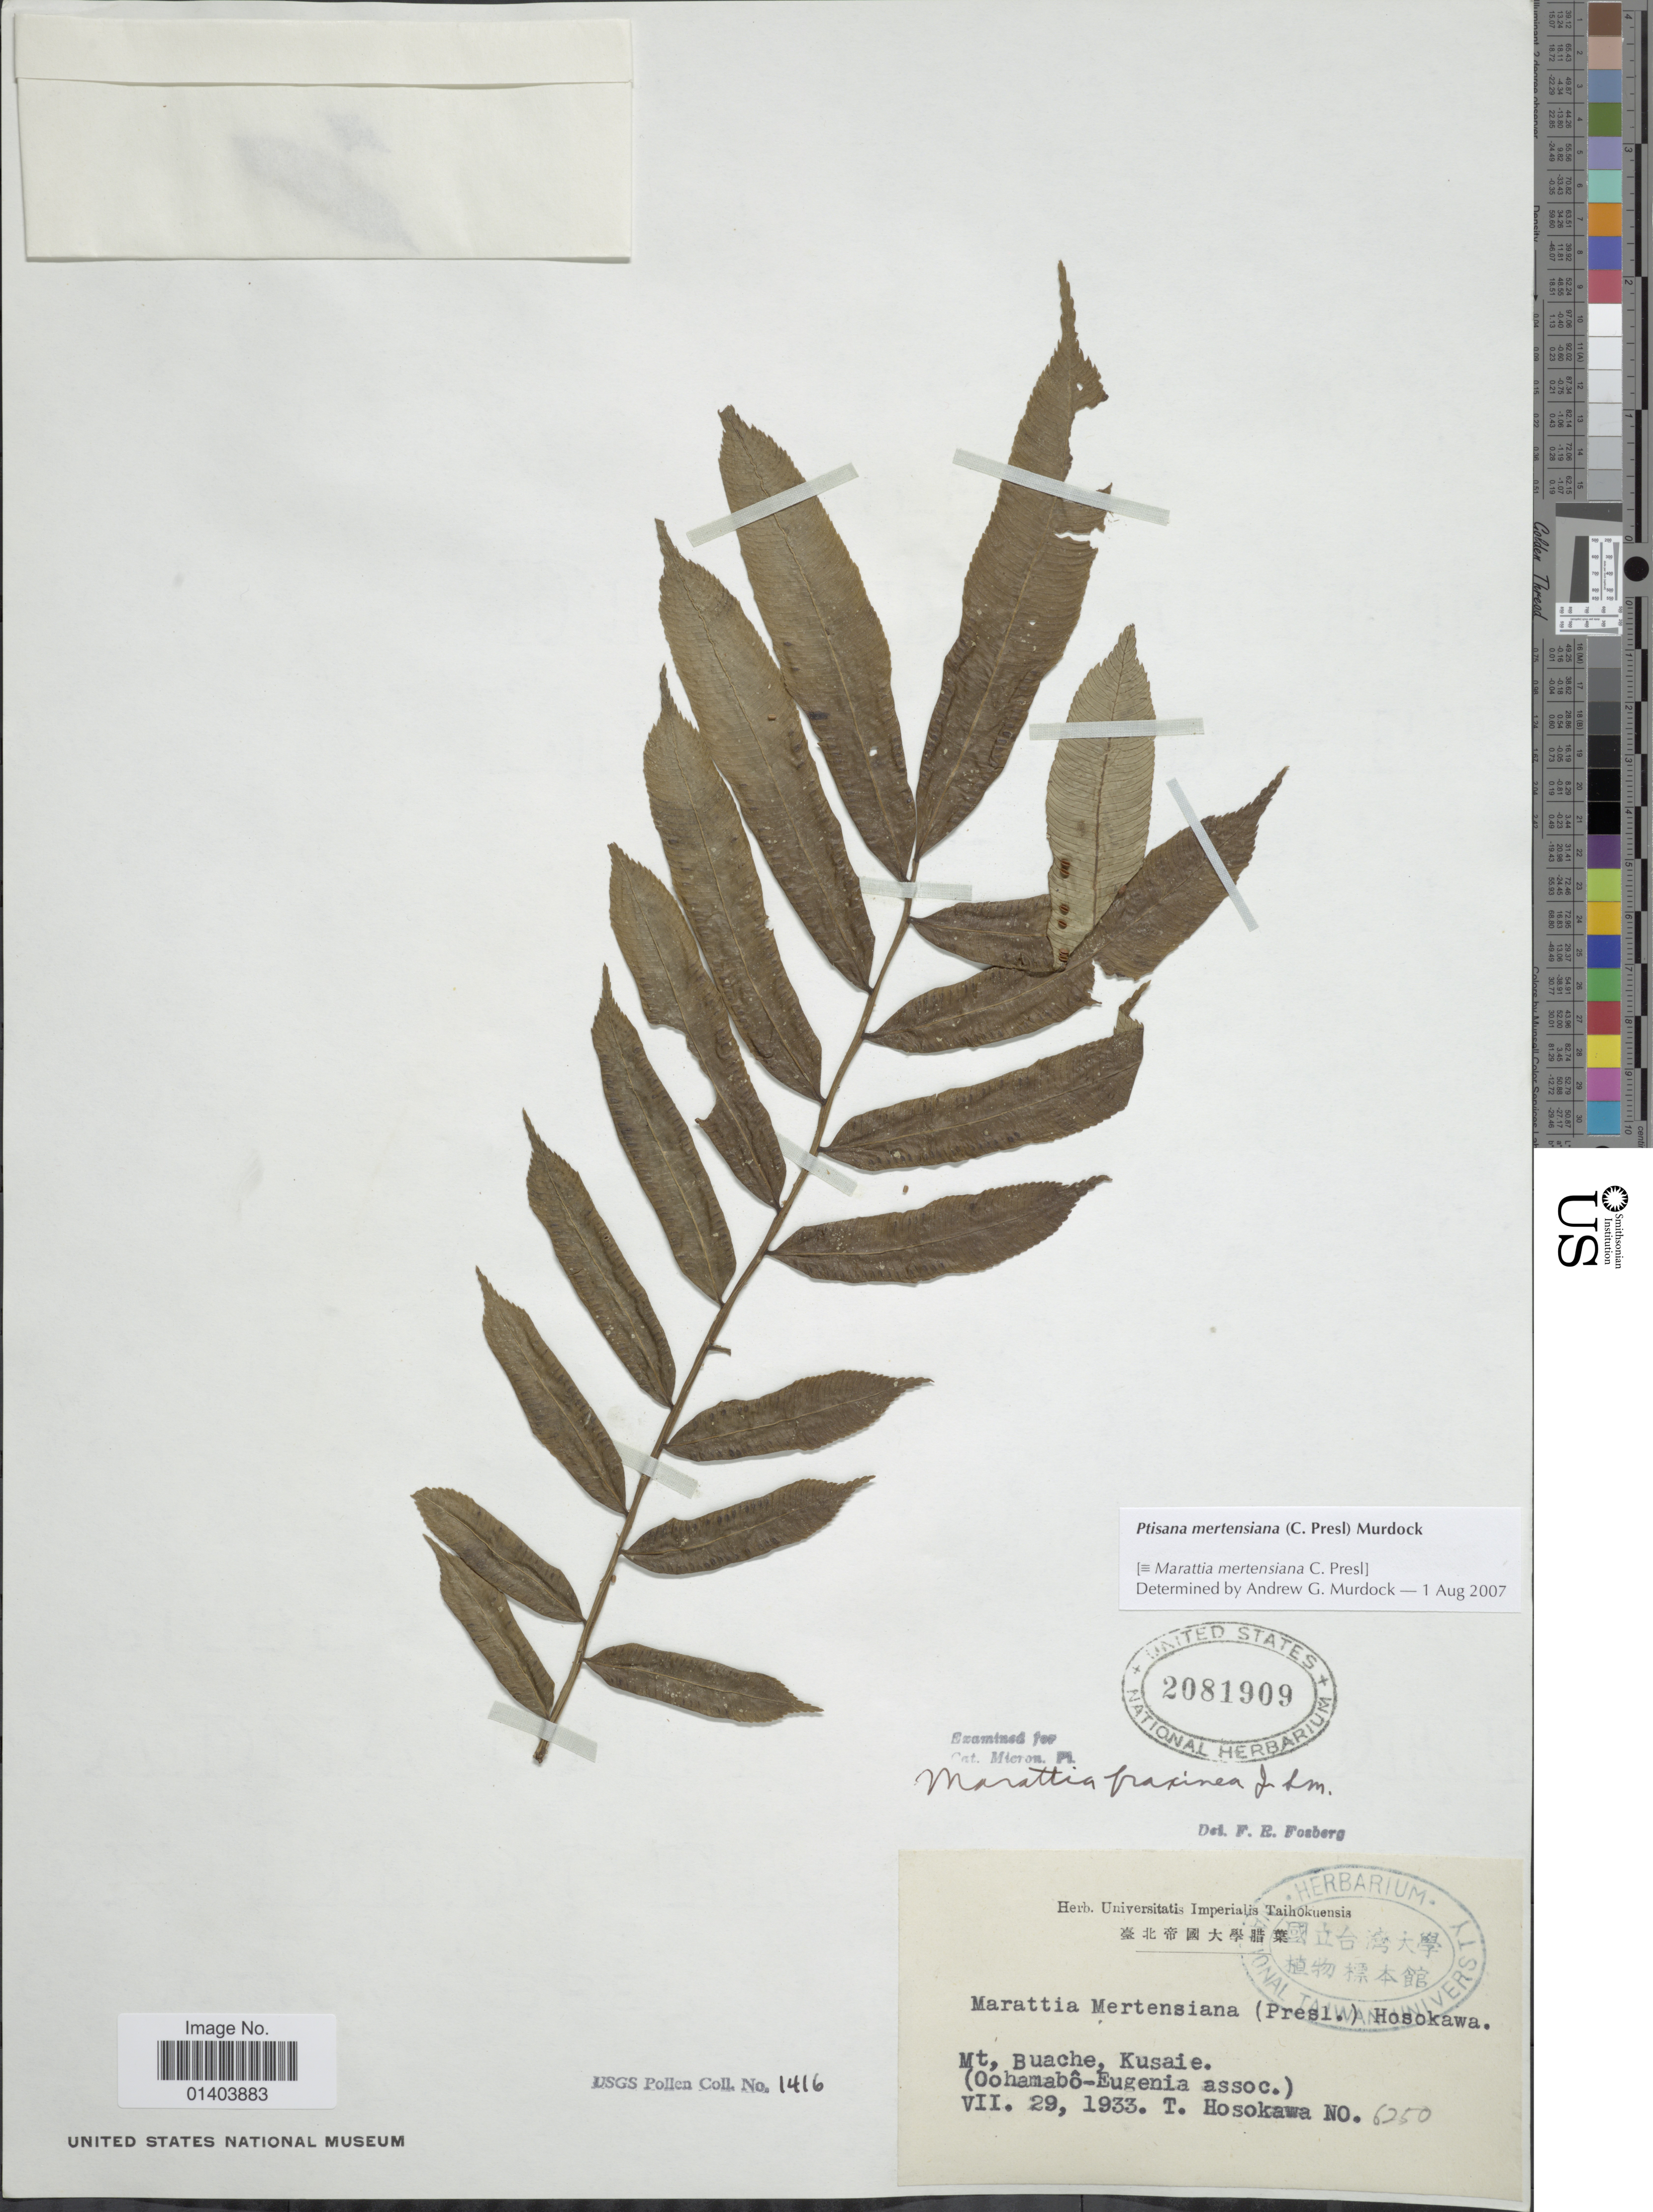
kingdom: Plantae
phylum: Tracheophyta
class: Polypodiopsida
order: Marattiales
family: Marattiaceae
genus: Ptisana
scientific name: Ptisana mertensiana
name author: (C. Presl) Murdock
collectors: T. Hosokawa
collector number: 6250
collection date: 1933-07-29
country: Micronesia, Federated States of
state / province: Kosrae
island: Kosrae [Kusaie]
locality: Mt, Buache, Kusaie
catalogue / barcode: US 2081909